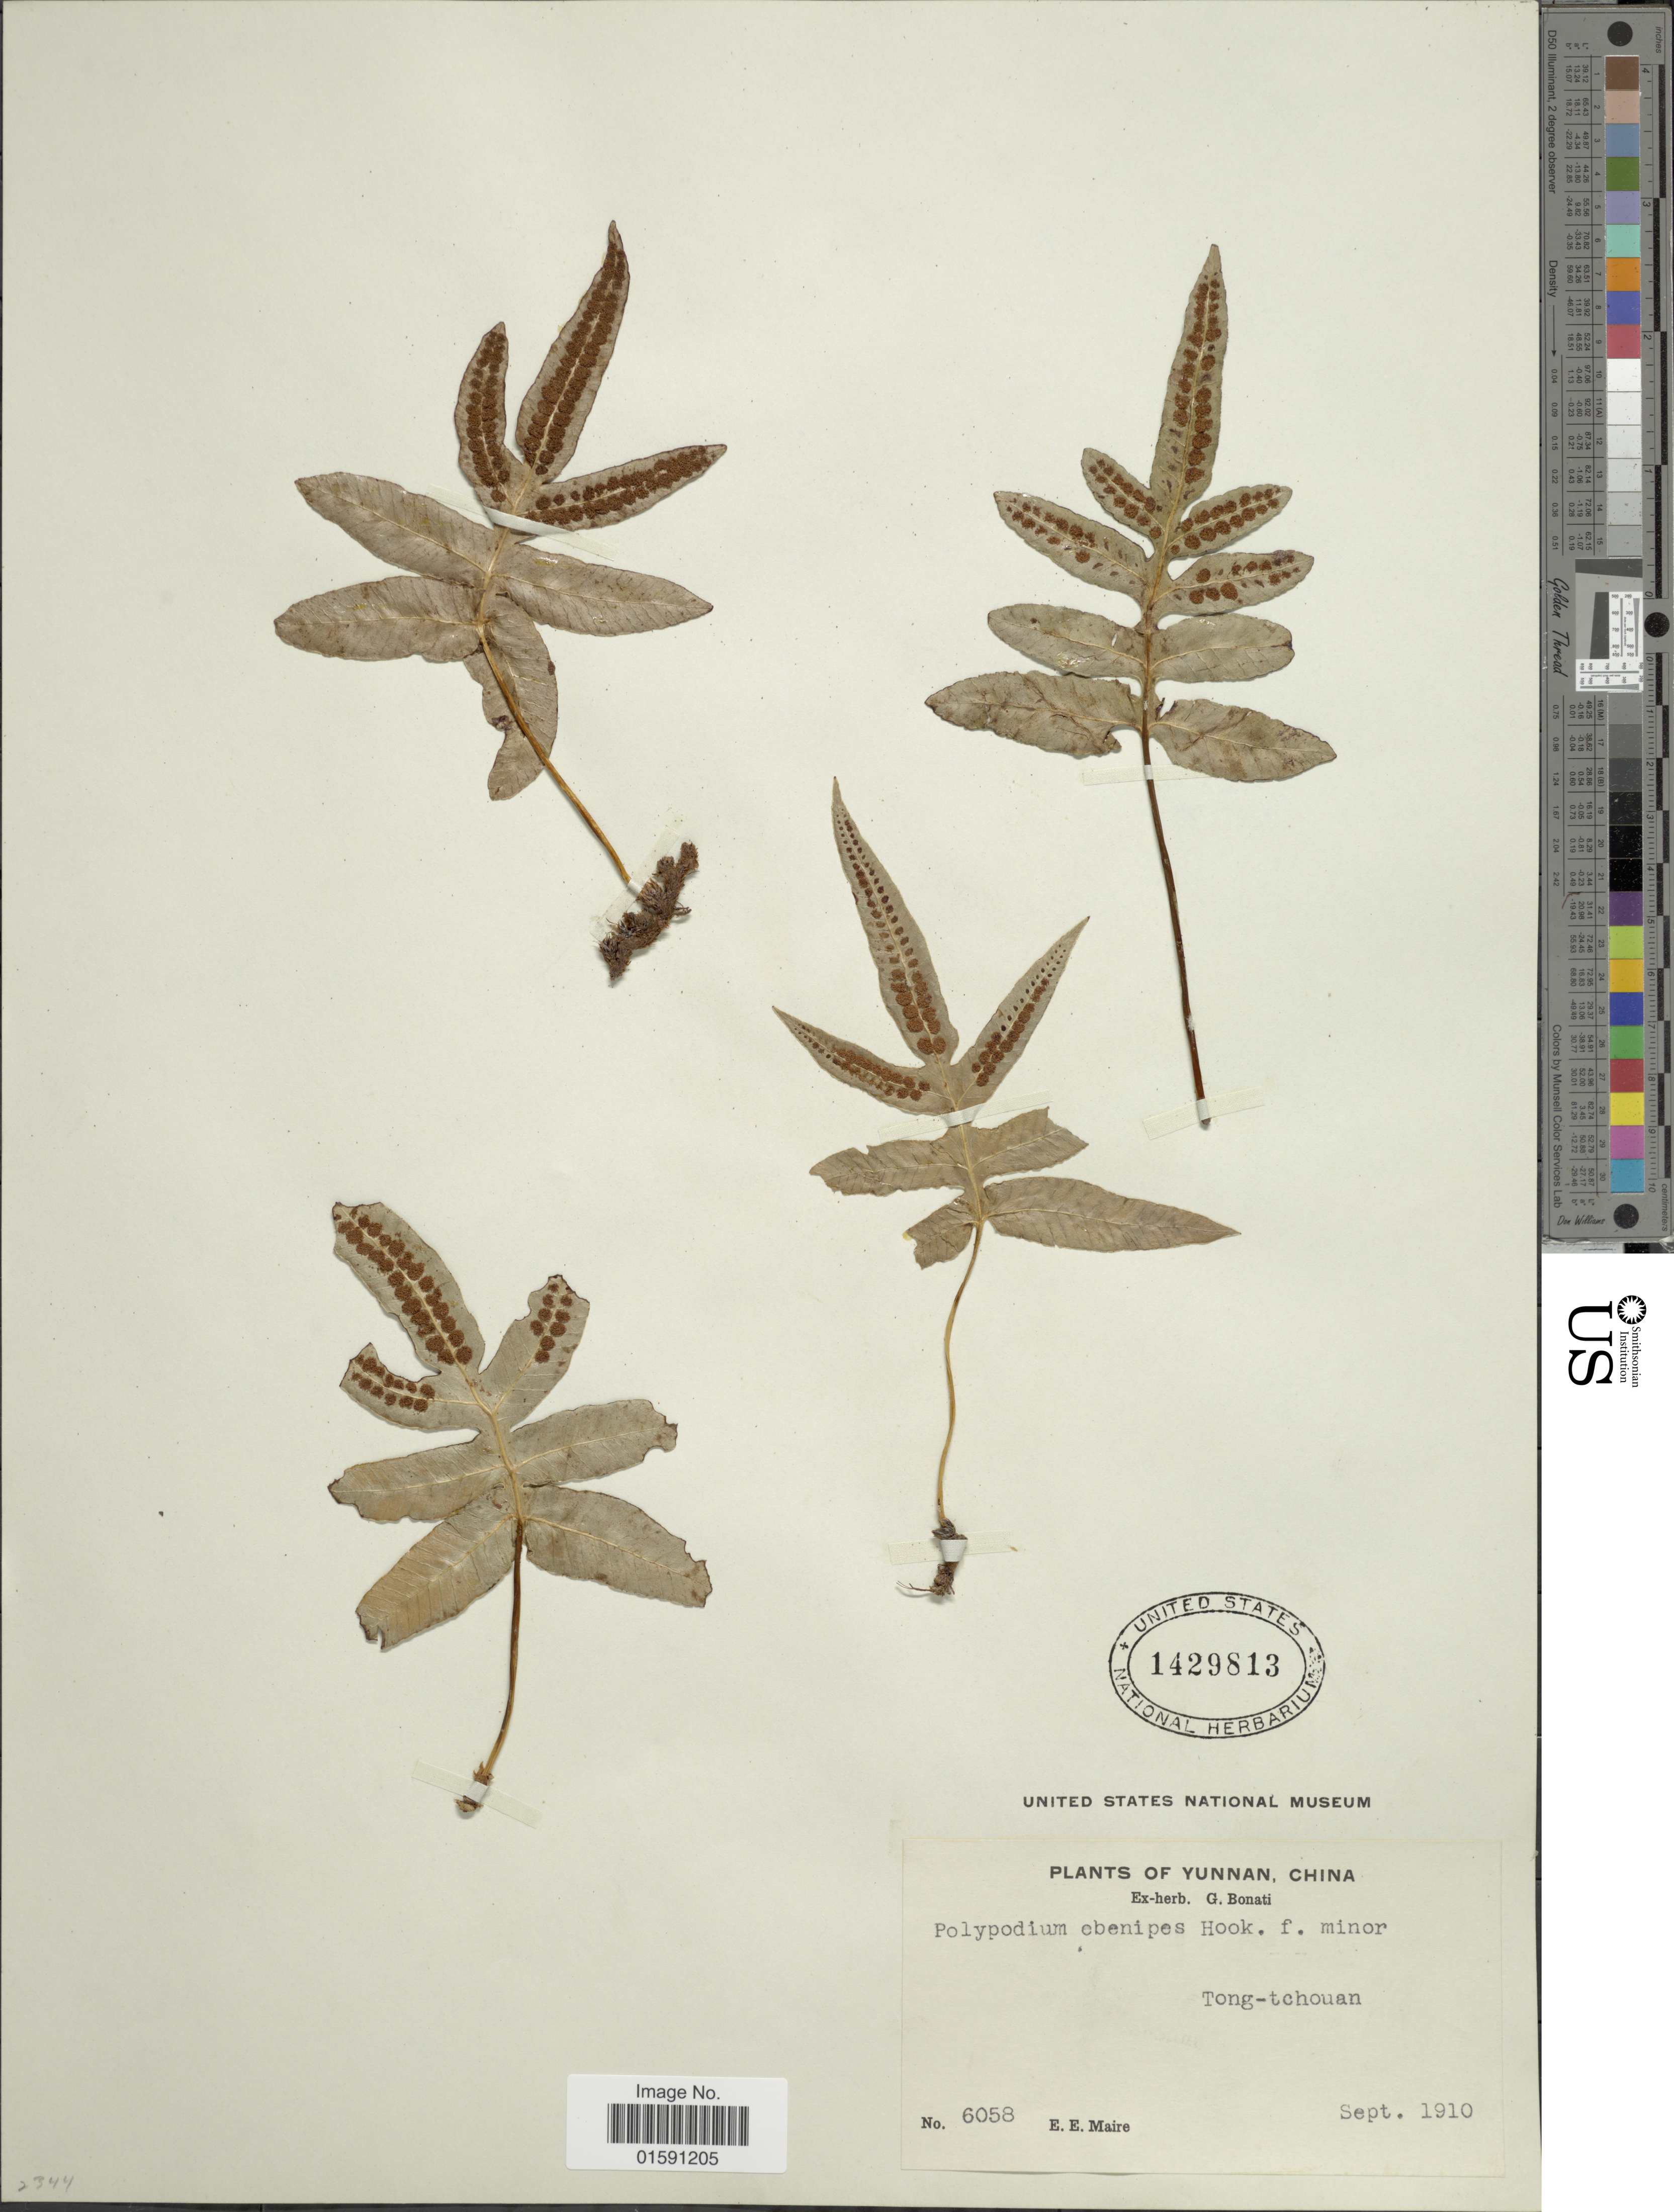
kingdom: Plantae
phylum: Tracheophyta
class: Polypodiopsida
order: Polypodiales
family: Polypodiaceae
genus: Selliguea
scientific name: Selliguea ebenipes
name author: (Hook.) S. Linds.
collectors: E. E. Maire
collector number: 6058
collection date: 1910-09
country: China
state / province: Yunnan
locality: Tong-tchouan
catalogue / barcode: US 1429813